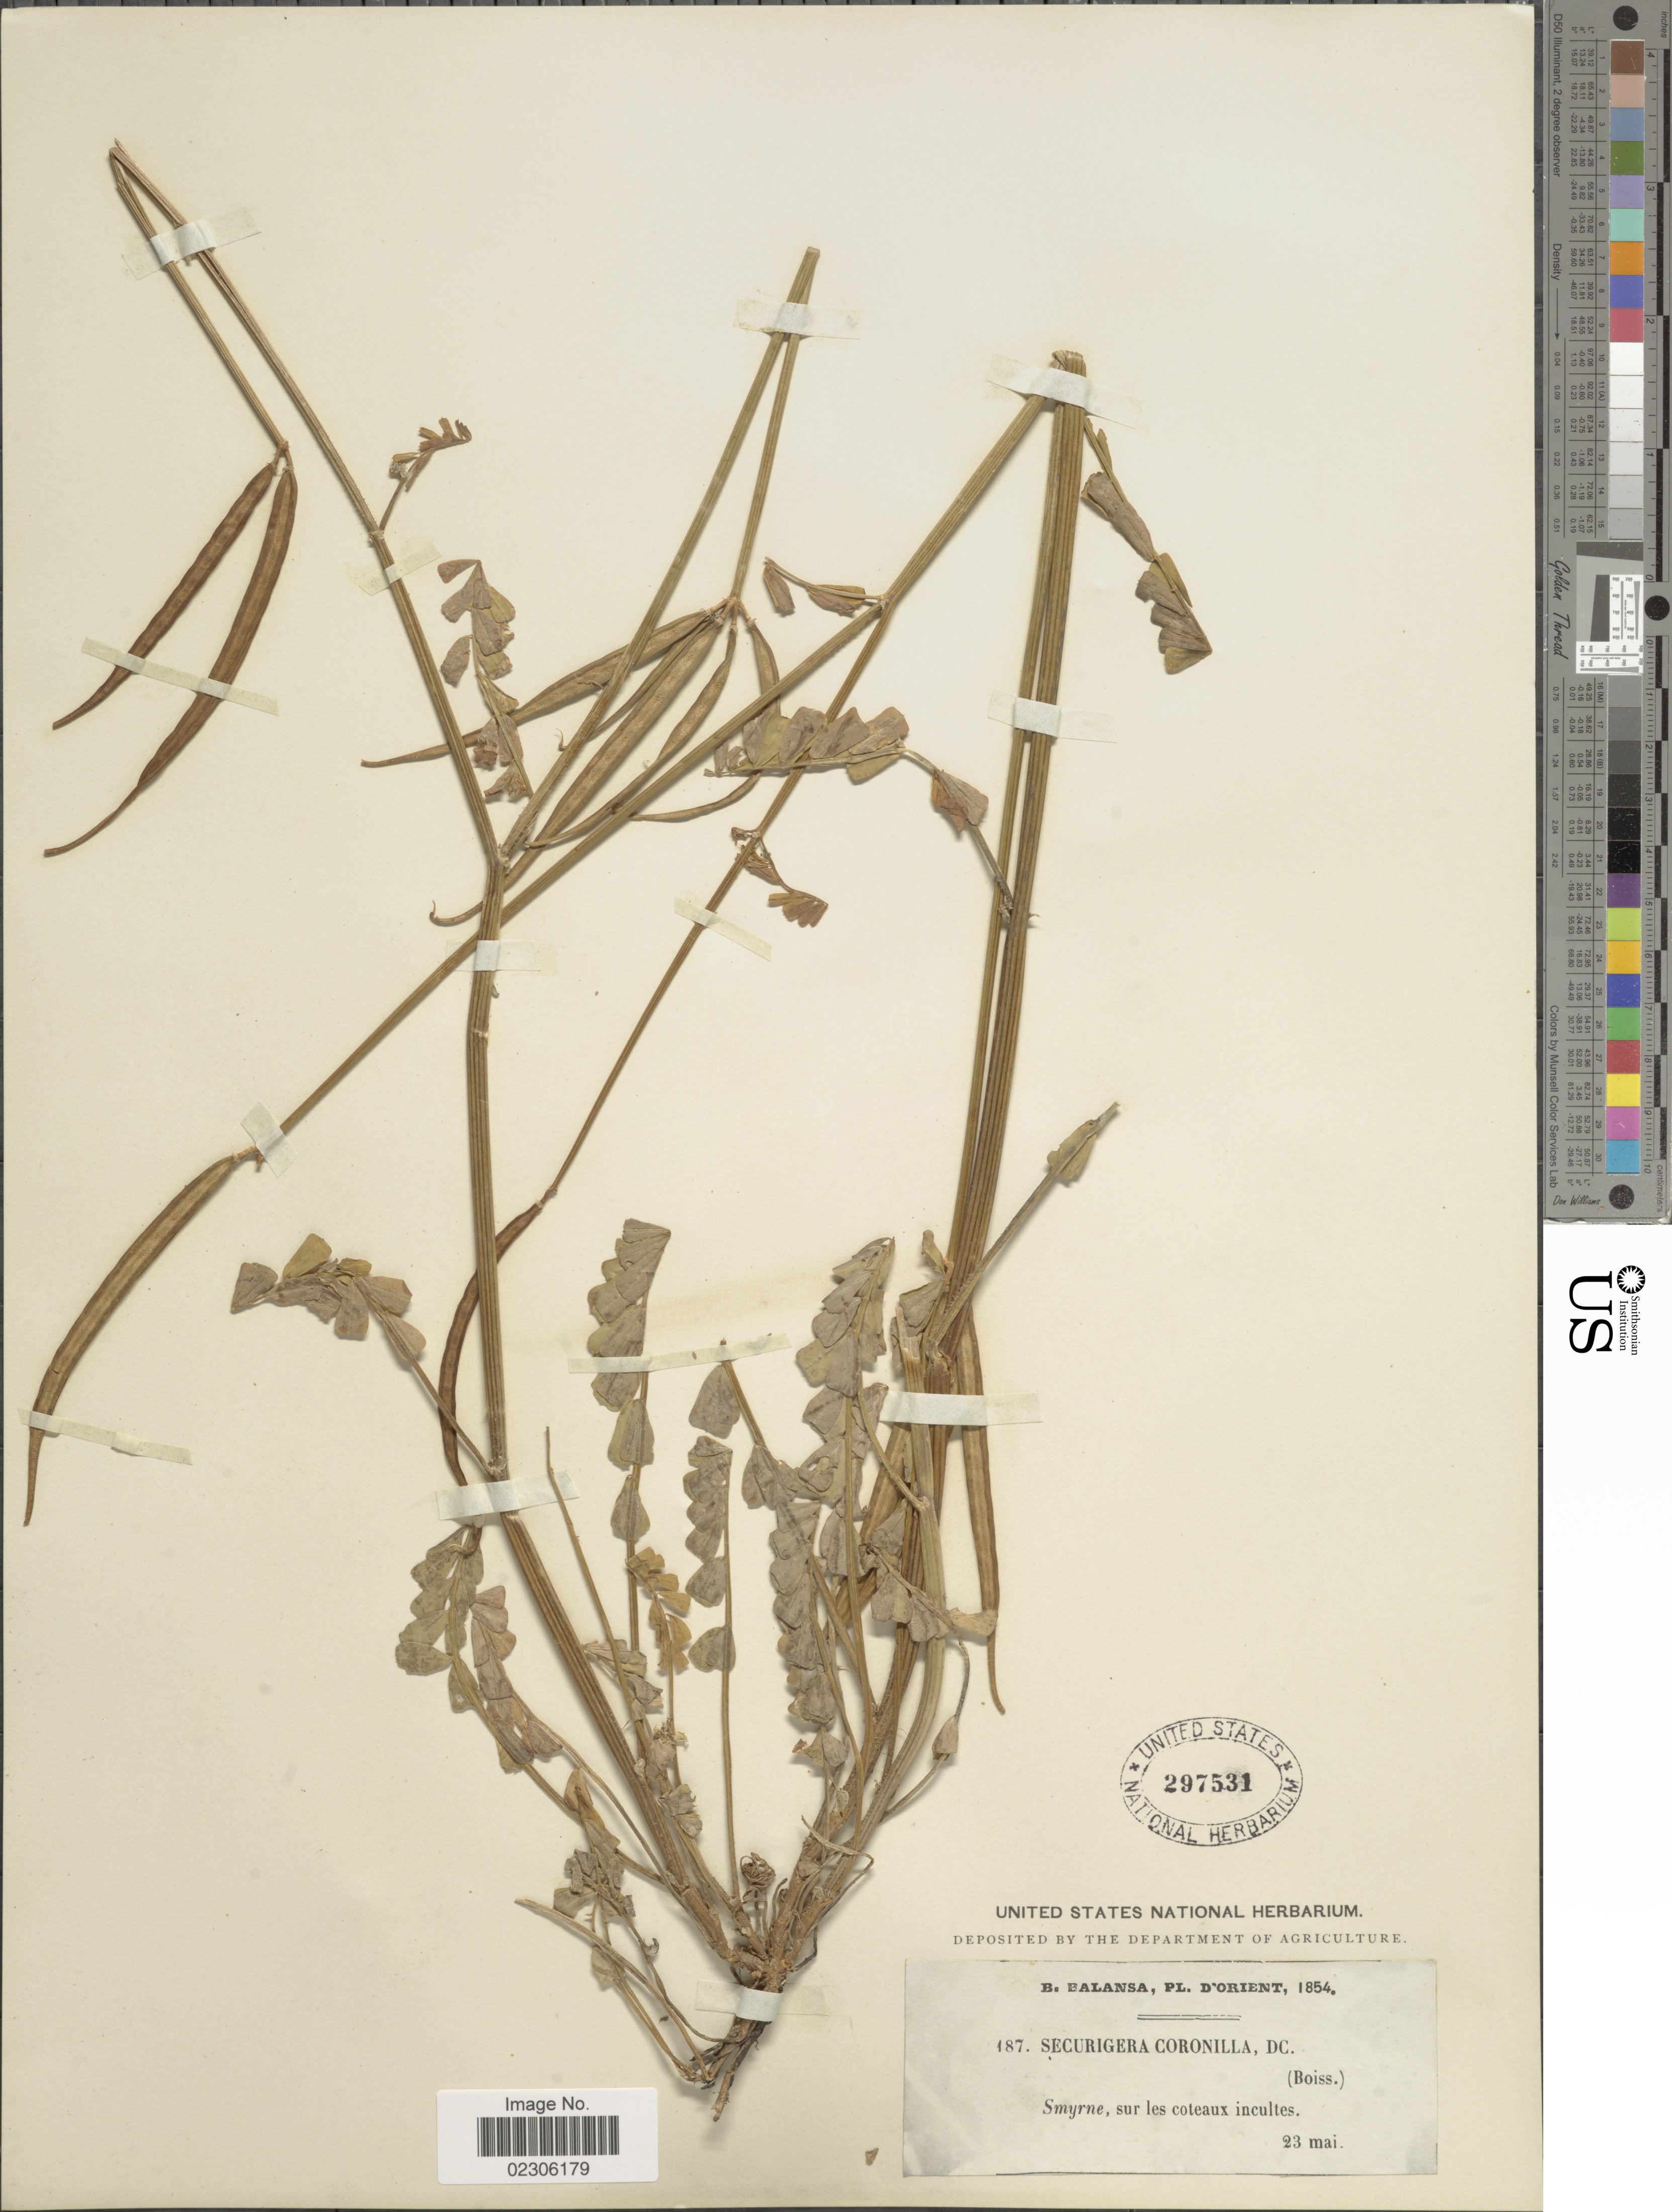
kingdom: Plantae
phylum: Tracheophyta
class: Magnoliopsida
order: Fabales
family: Fabaceae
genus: Securigera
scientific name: Securigera coronilla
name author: DC.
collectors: B. Balansa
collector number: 187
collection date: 1854-05-23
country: Turkey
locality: Pl. D'Orient, Smyrne, sur le coteaux incultes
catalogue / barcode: US 297531